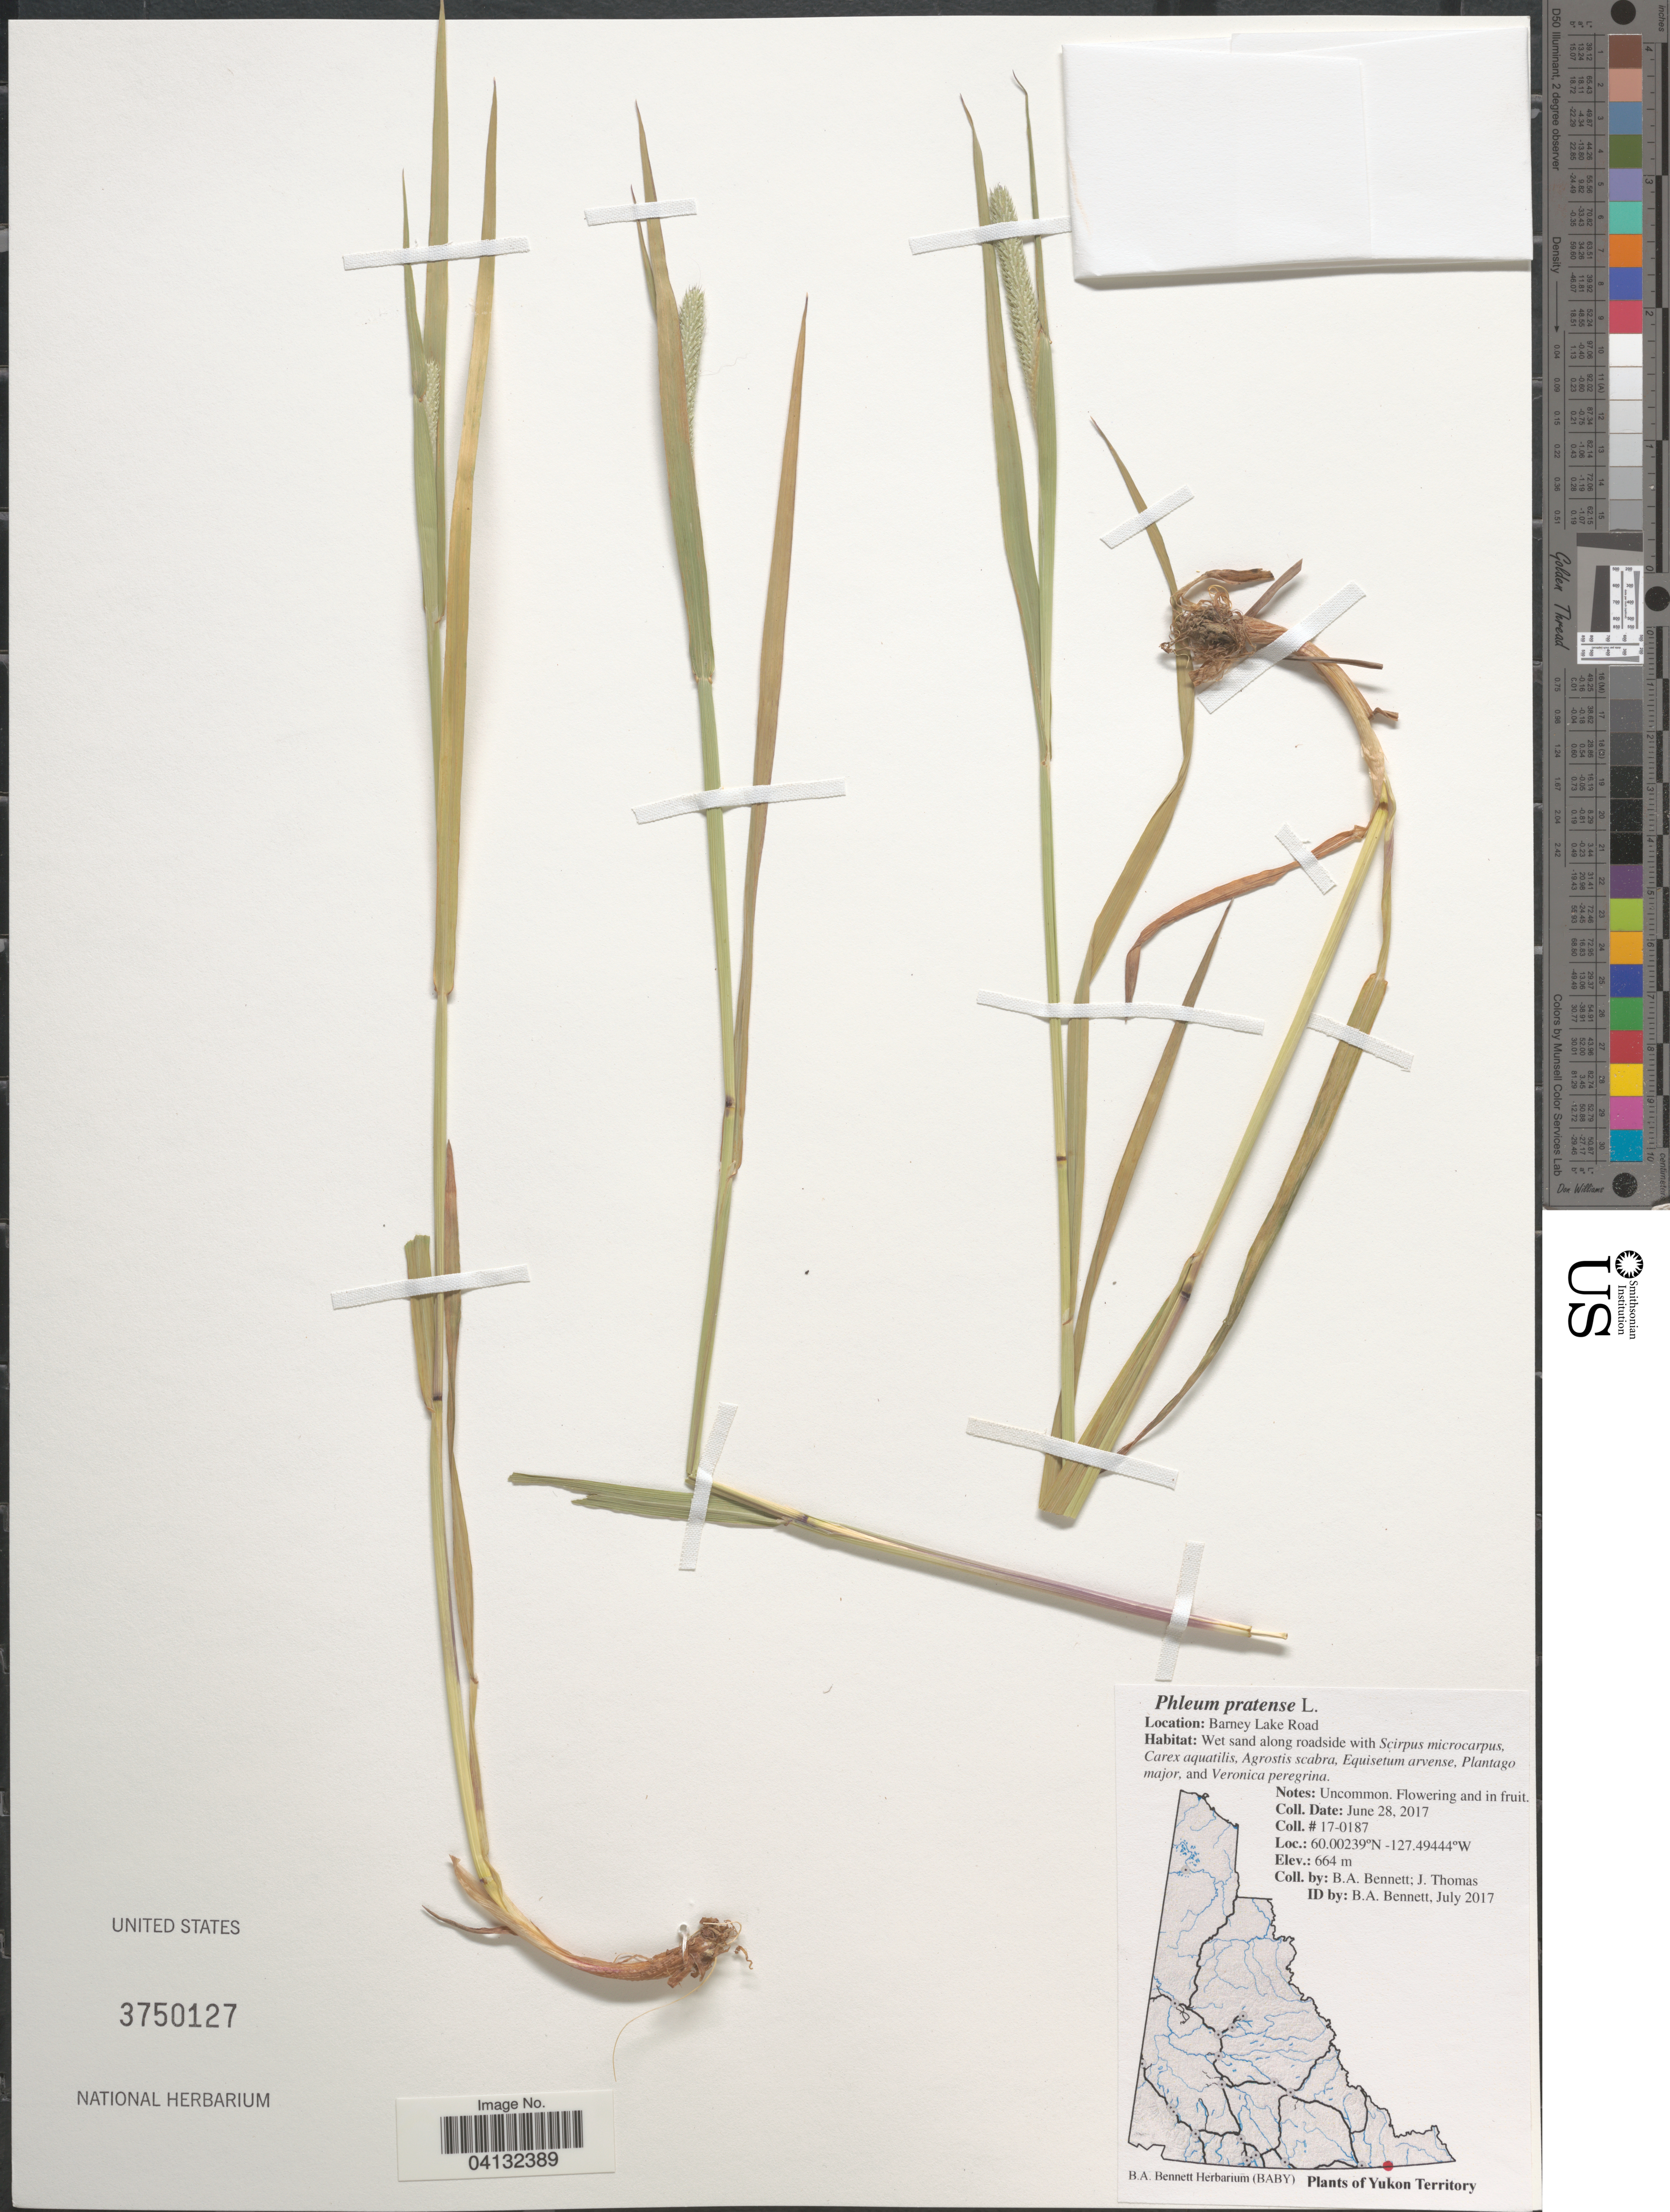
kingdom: Plantae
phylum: Tracheophyta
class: Liliopsida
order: Poales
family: Poaceae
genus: Phleum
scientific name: Phleum pratense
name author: L.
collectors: B. A. Bennett & J. B. Thomas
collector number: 17-0187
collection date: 2017-06-28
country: Canada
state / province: Yukon Territory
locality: Barney Lake Road.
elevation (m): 664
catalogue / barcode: US 3750127